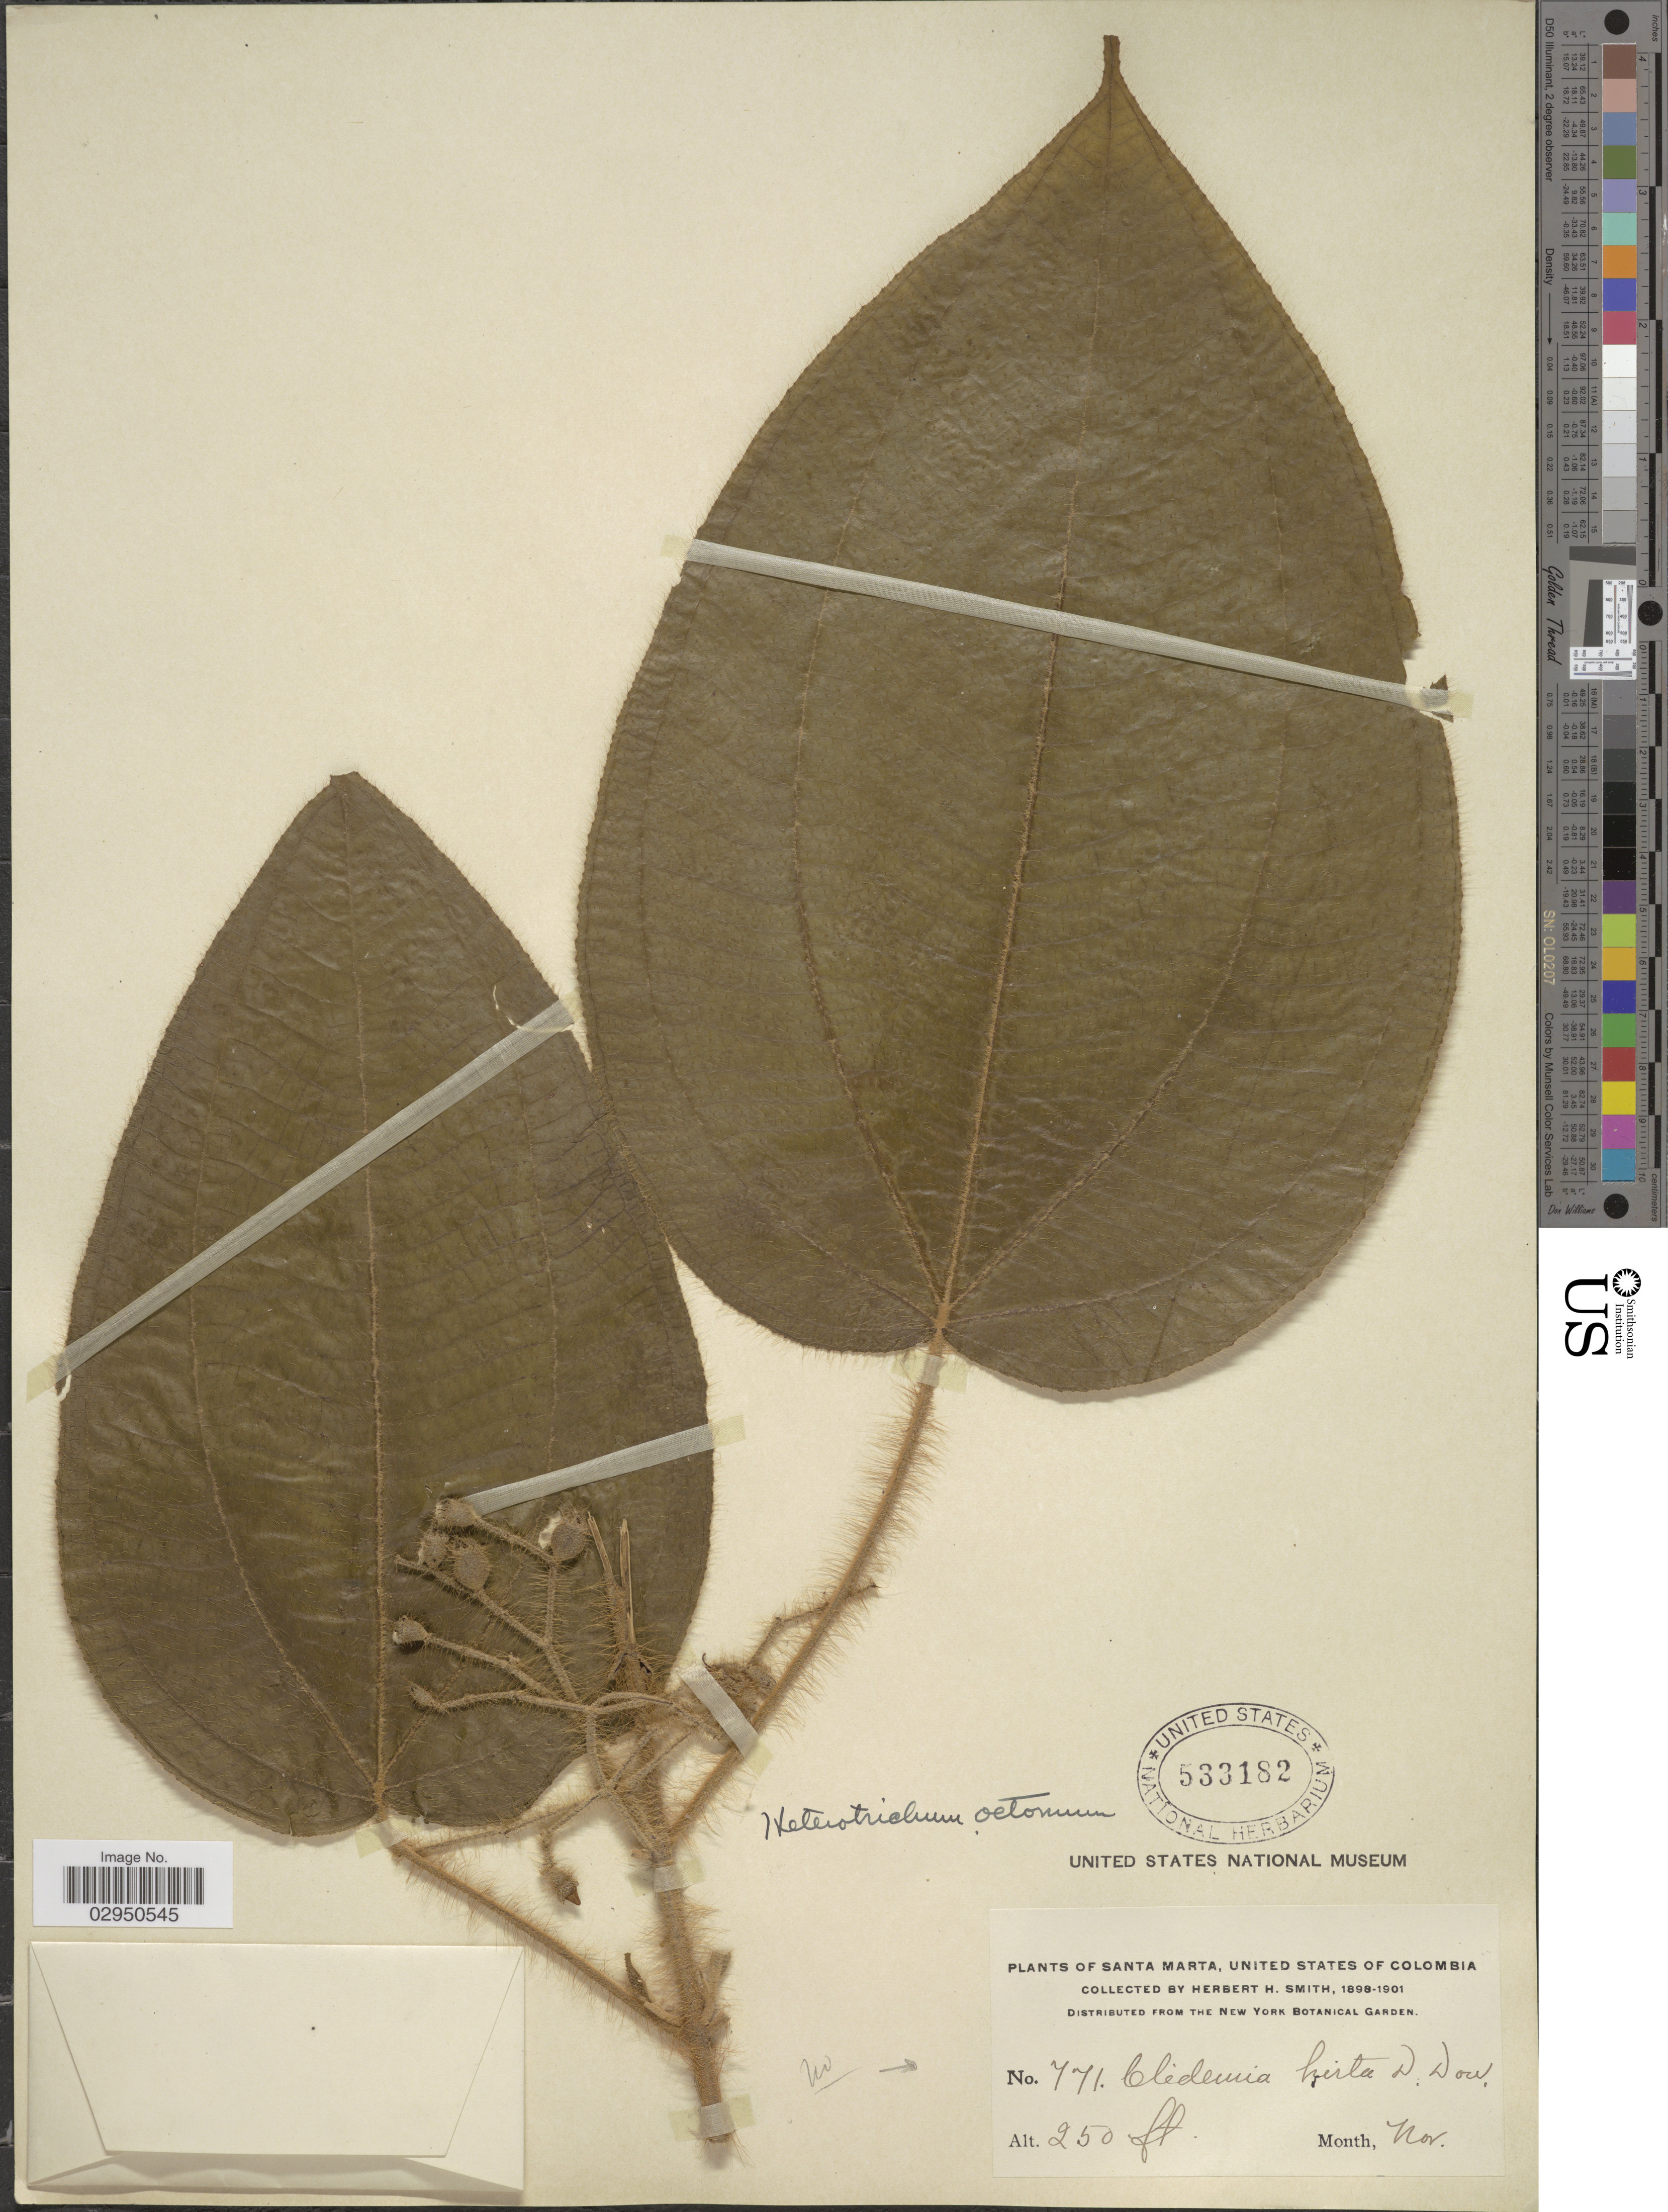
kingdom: Plantae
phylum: Tracheophyta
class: Magnoliopsida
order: Myrtales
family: Melastomataceae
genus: Clidemia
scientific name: Clidemia octona subsp. octona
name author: (Bonpl.) L.O. Williams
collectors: Herbert H. Smith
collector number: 771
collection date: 1898-11/1901-11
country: Colombia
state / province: Magdalena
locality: Santa Marta.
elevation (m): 76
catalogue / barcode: US 533182